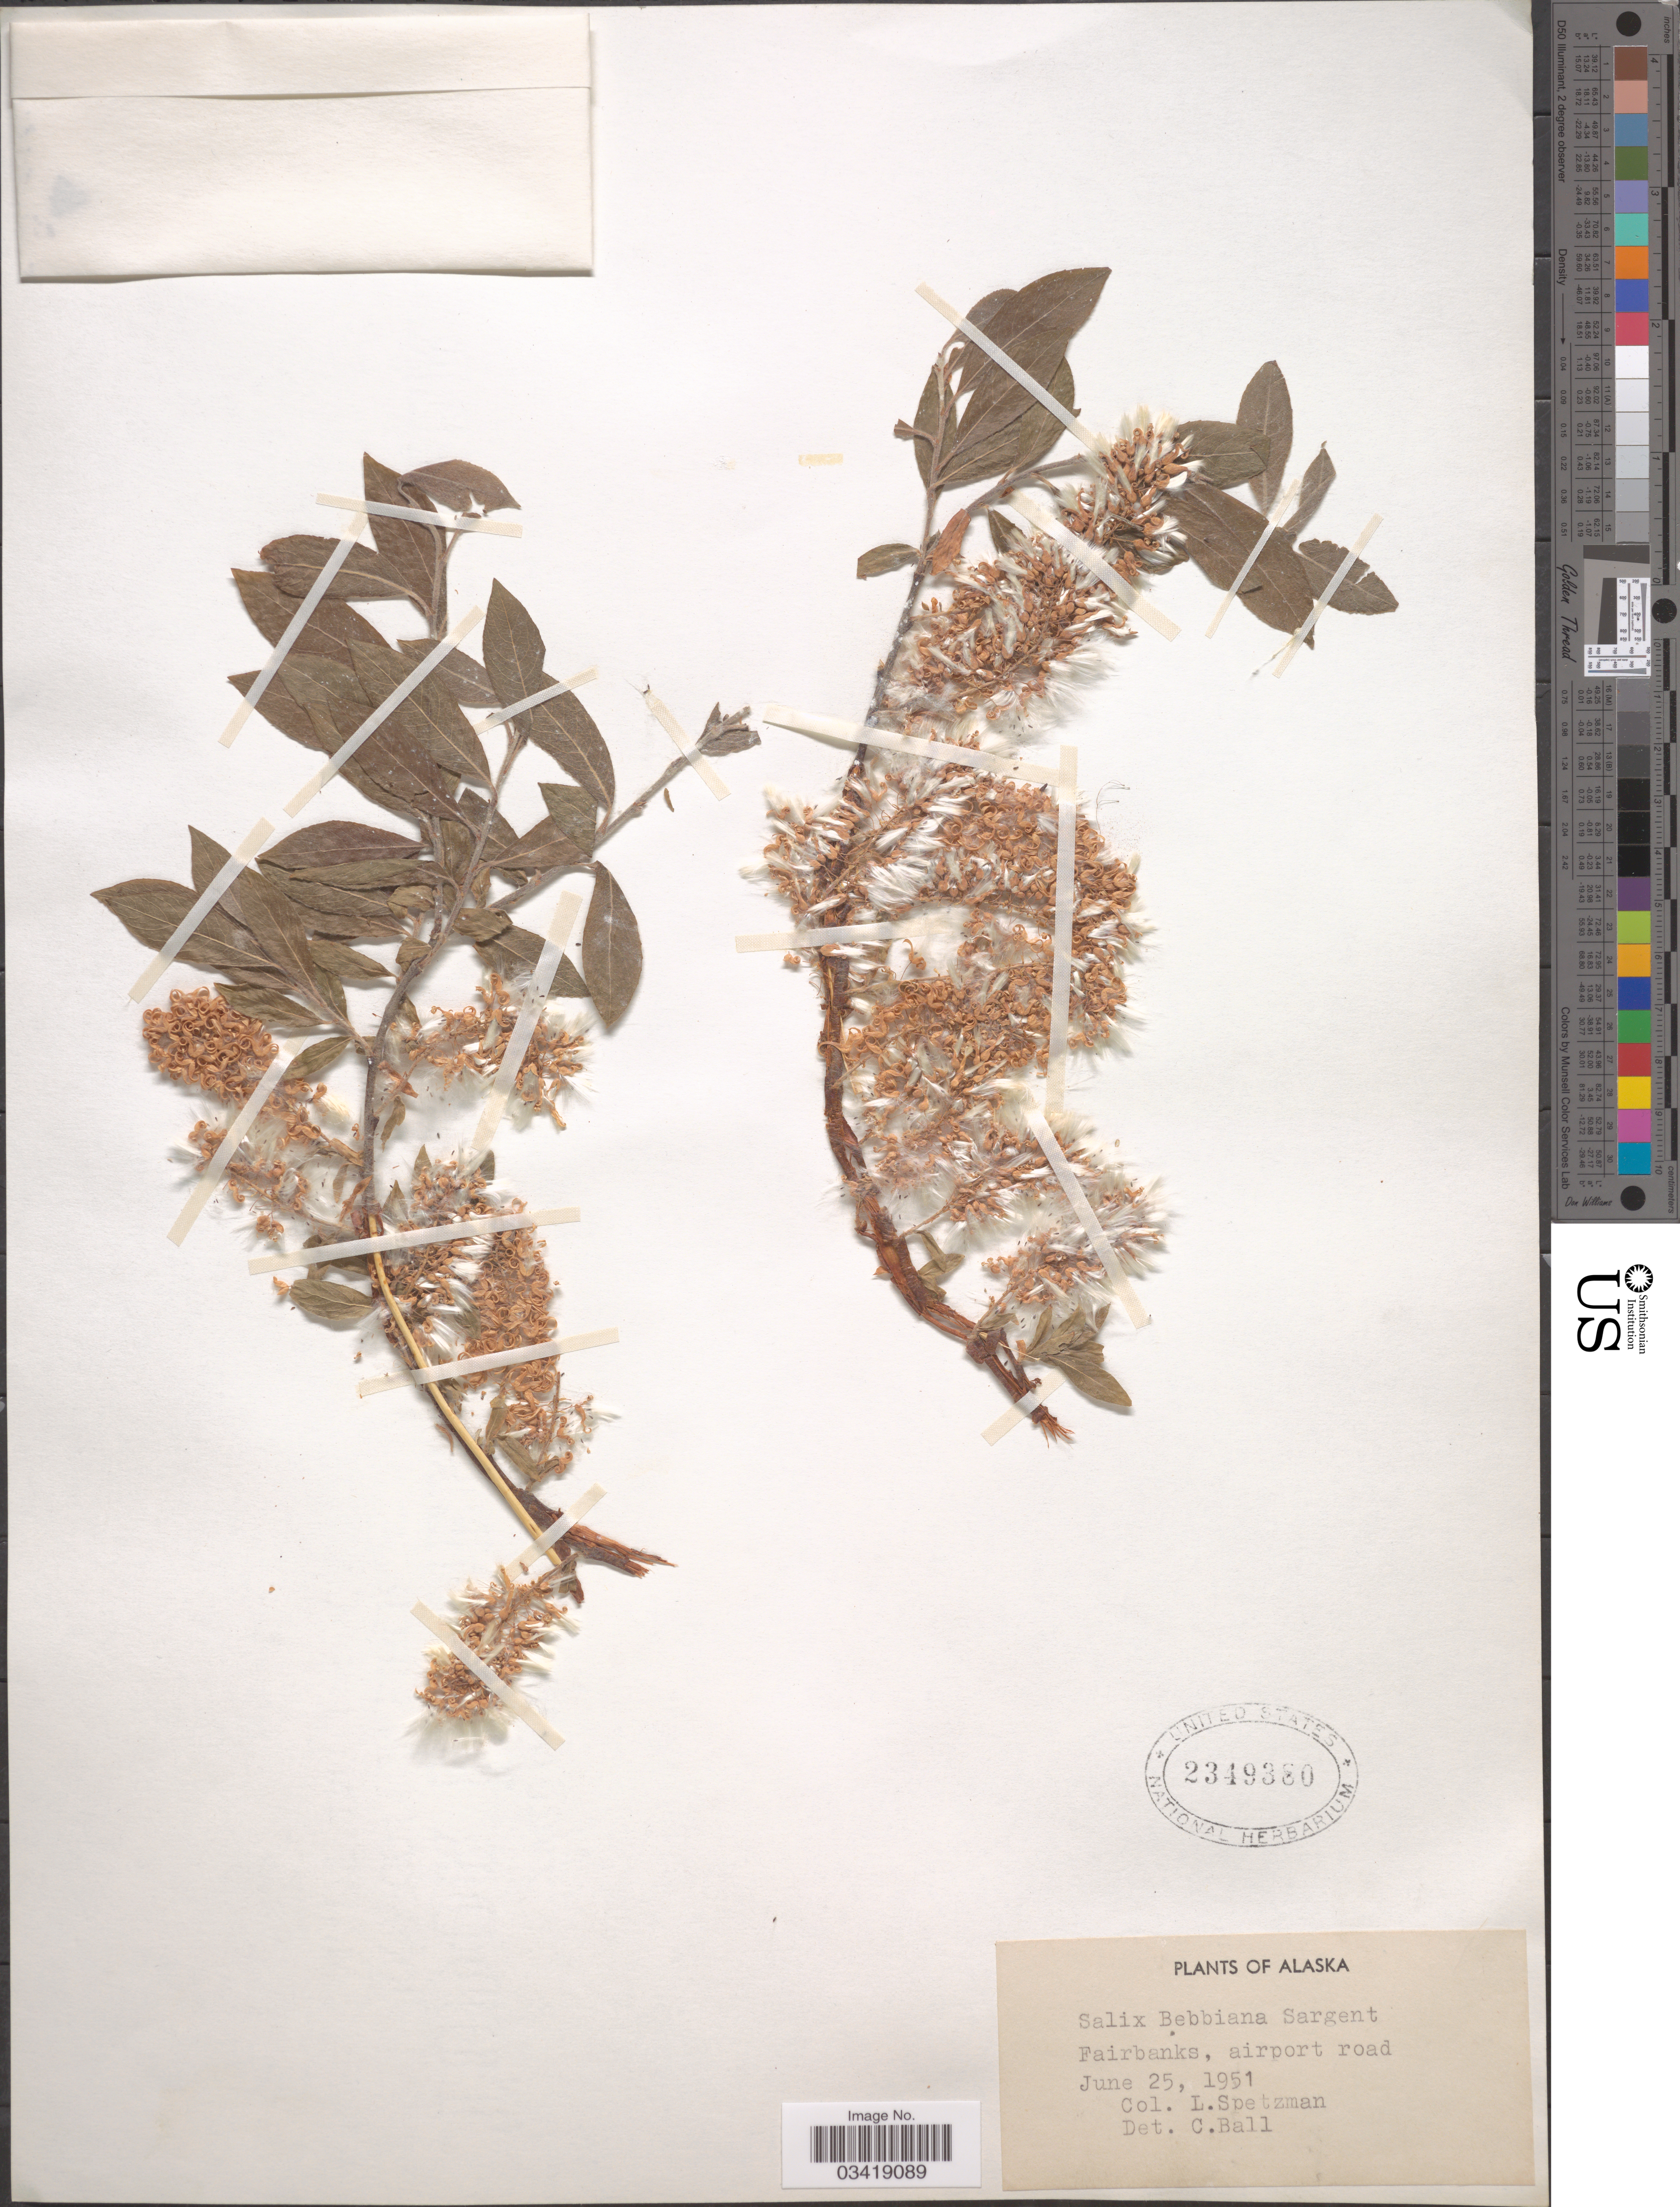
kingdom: Plantae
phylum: Tracheophyta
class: Magnoliopsida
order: Malpighiales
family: Salicaceae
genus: Salix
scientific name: Salix bebbiana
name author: Sarg.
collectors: L. Spetzman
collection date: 1951-06-25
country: United States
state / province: Alaska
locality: Fairbanks, airport road.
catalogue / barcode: US 2349380